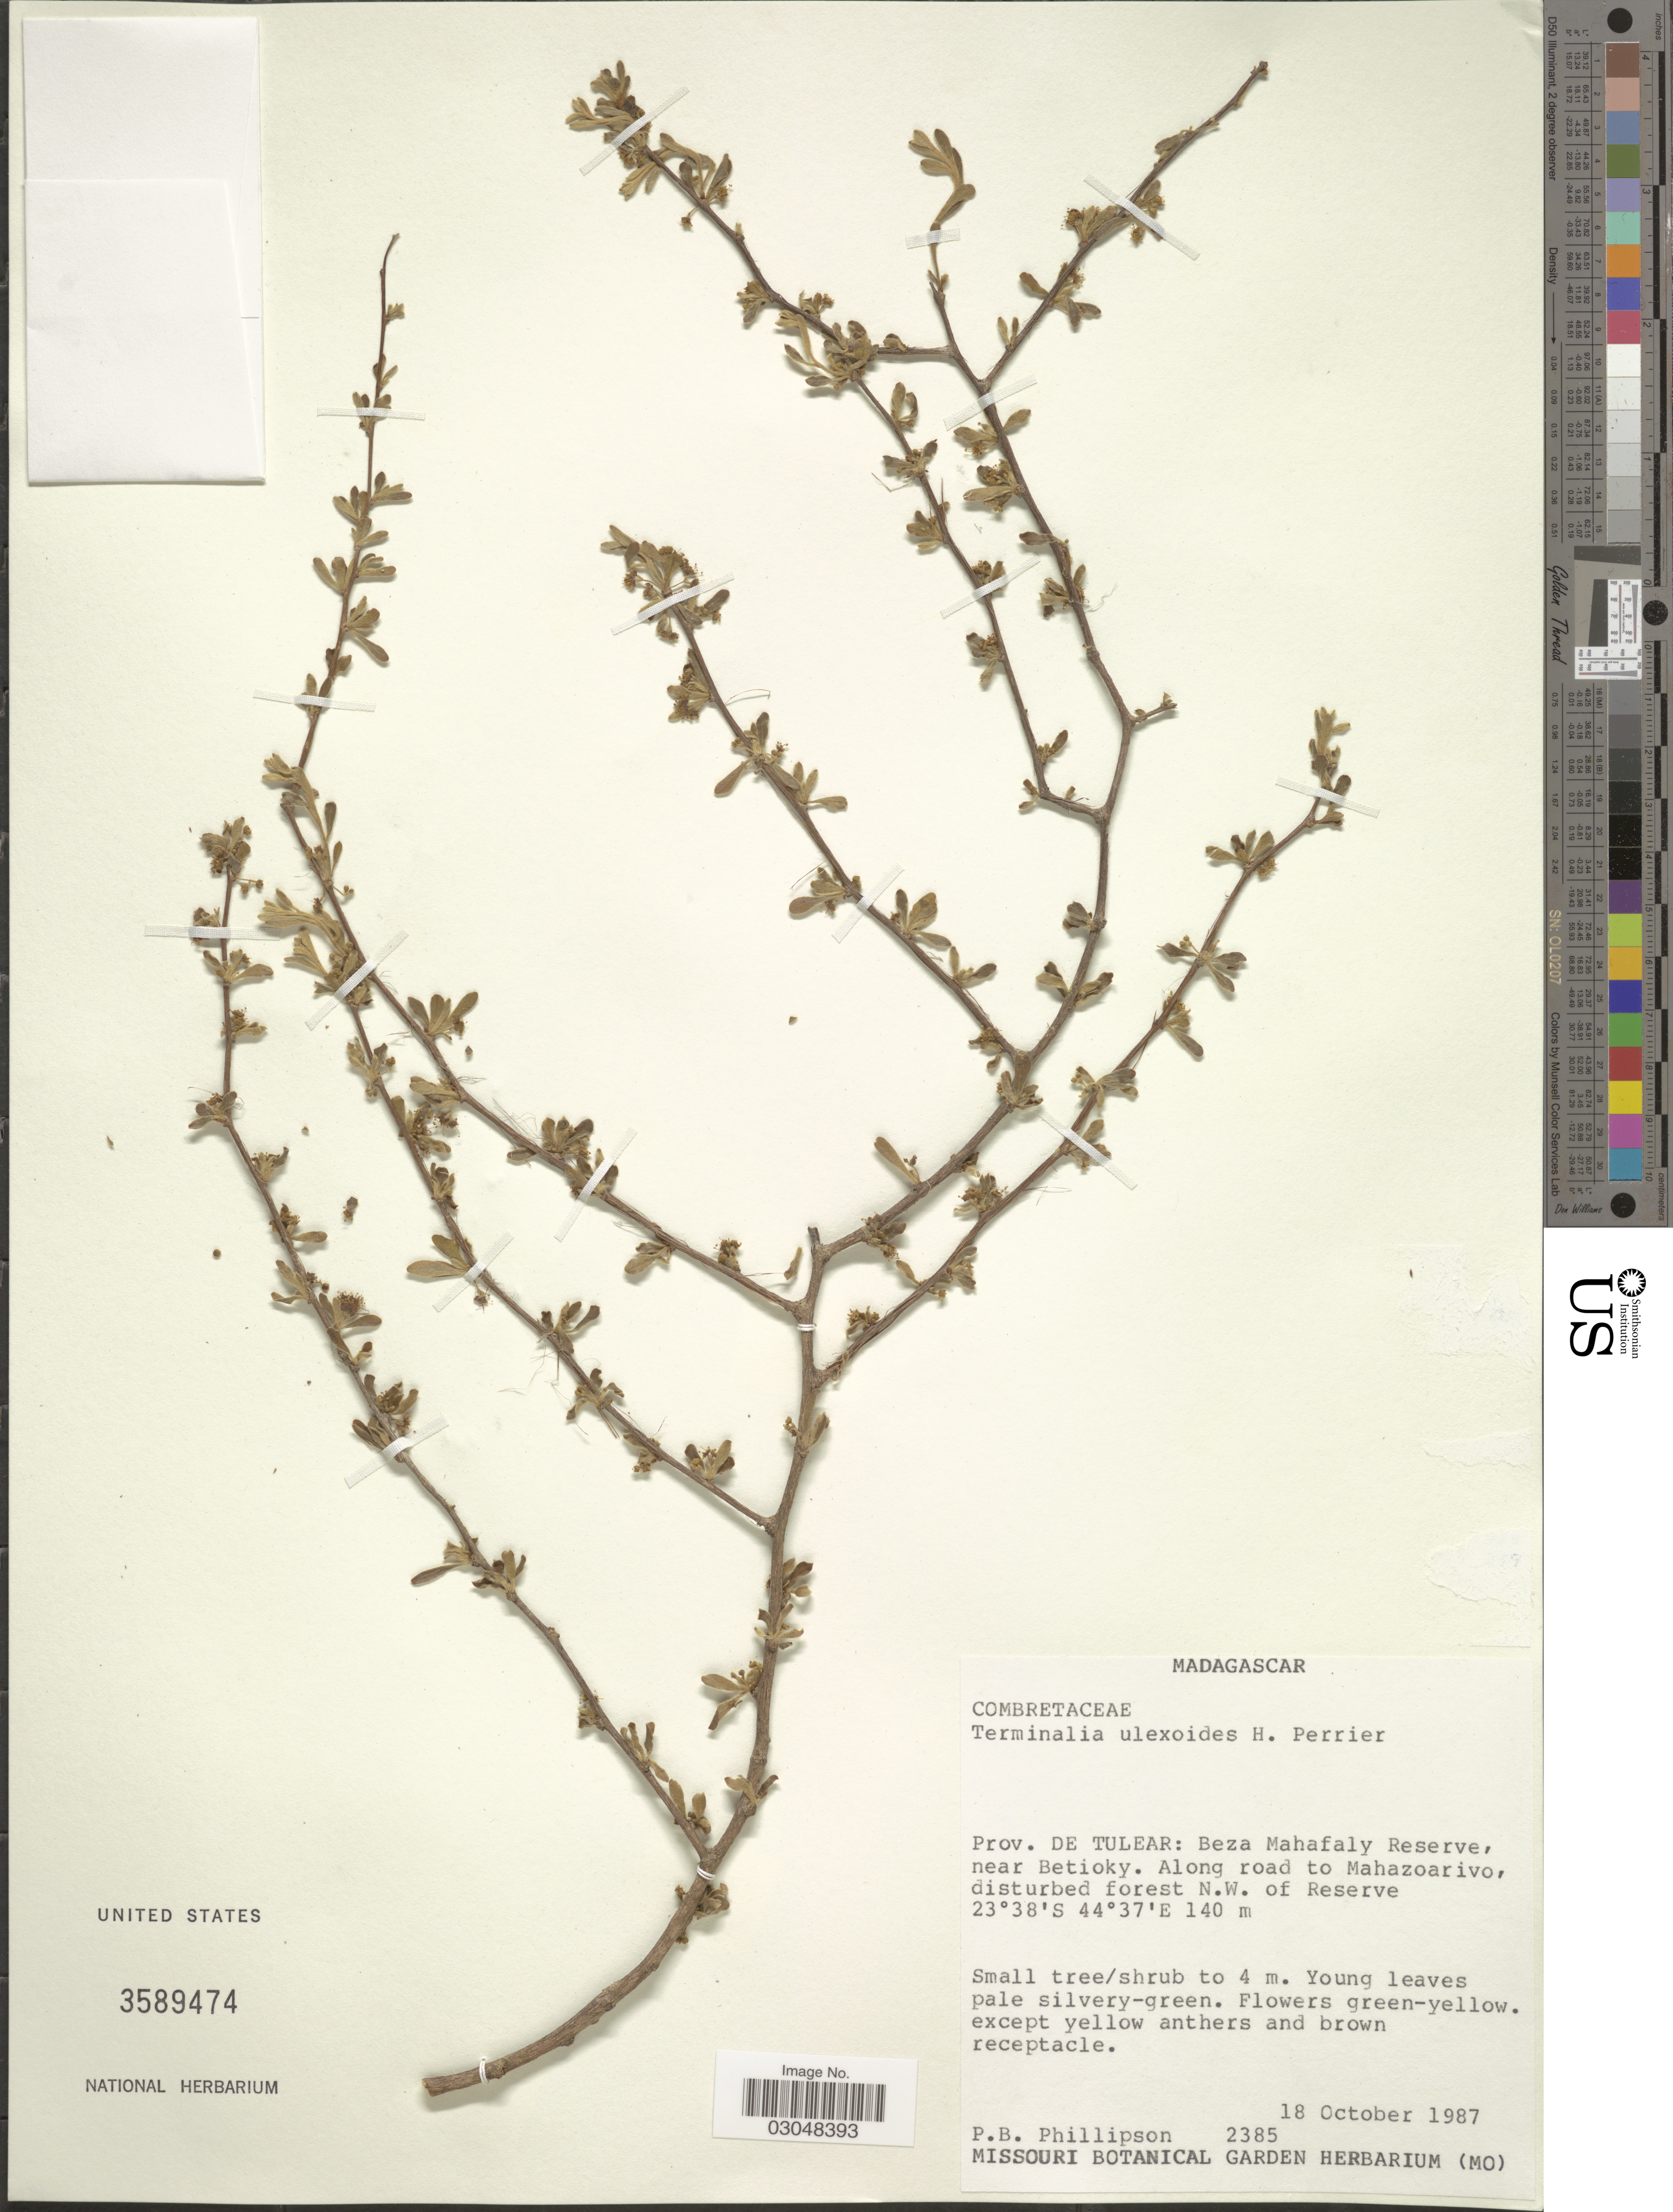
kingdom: Plantae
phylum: Tracheophyta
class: Magnoliopsida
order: Myrtales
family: Combretaceae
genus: Terminalia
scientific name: Terminalia ulexoides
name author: H. Perrier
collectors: P. B. Phillipson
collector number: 2385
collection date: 1987-10-18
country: Madagascar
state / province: Atsimo-Andrefana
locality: Prov. de Tulear: Beza Mahafaly Reserve, near Betioky. Along road to Mahazoarivo, N.W. of Reserve.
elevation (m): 140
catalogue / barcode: US 3589474